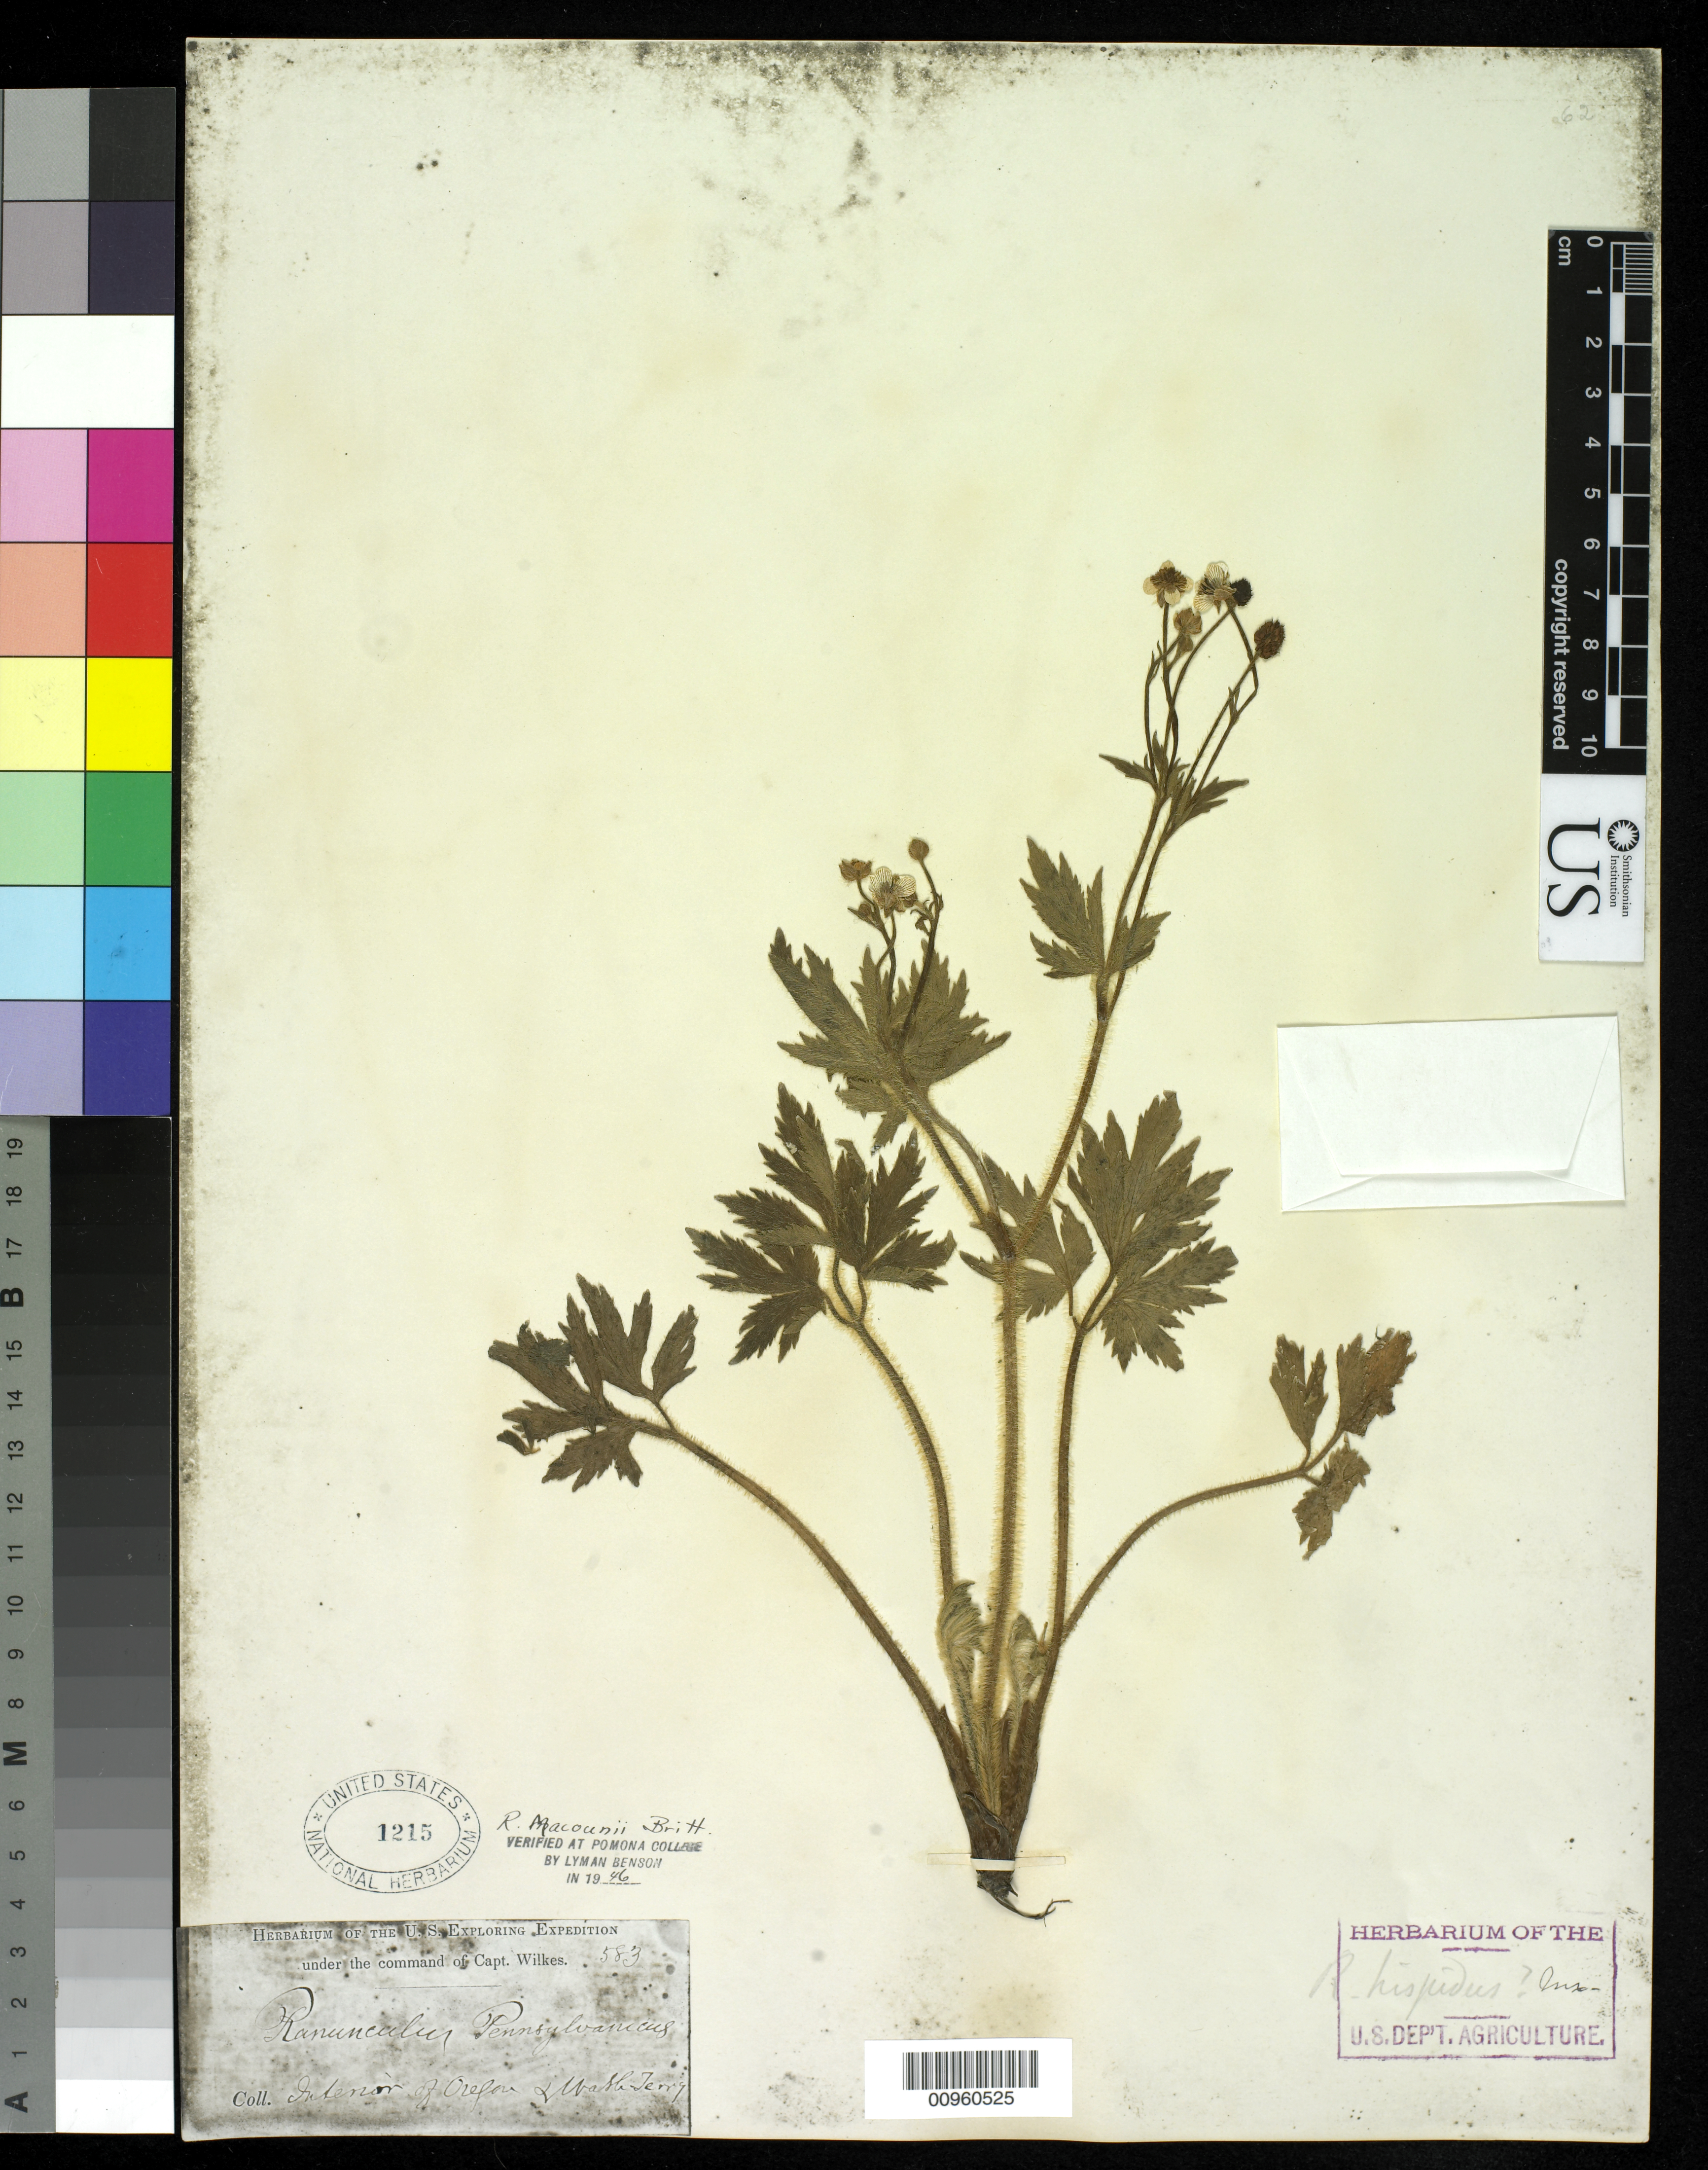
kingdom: Plantae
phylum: Tracheophyta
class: Magnoliopsida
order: Ranunculales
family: Ranunculaceae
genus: Ranunculus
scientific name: Ranunculus macounii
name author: Britton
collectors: Wilkes Explor. Exped.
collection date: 1838/1842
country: United States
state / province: Oregon / Washington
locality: Interior of Oregon &Wash. Terry.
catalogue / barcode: US 1215